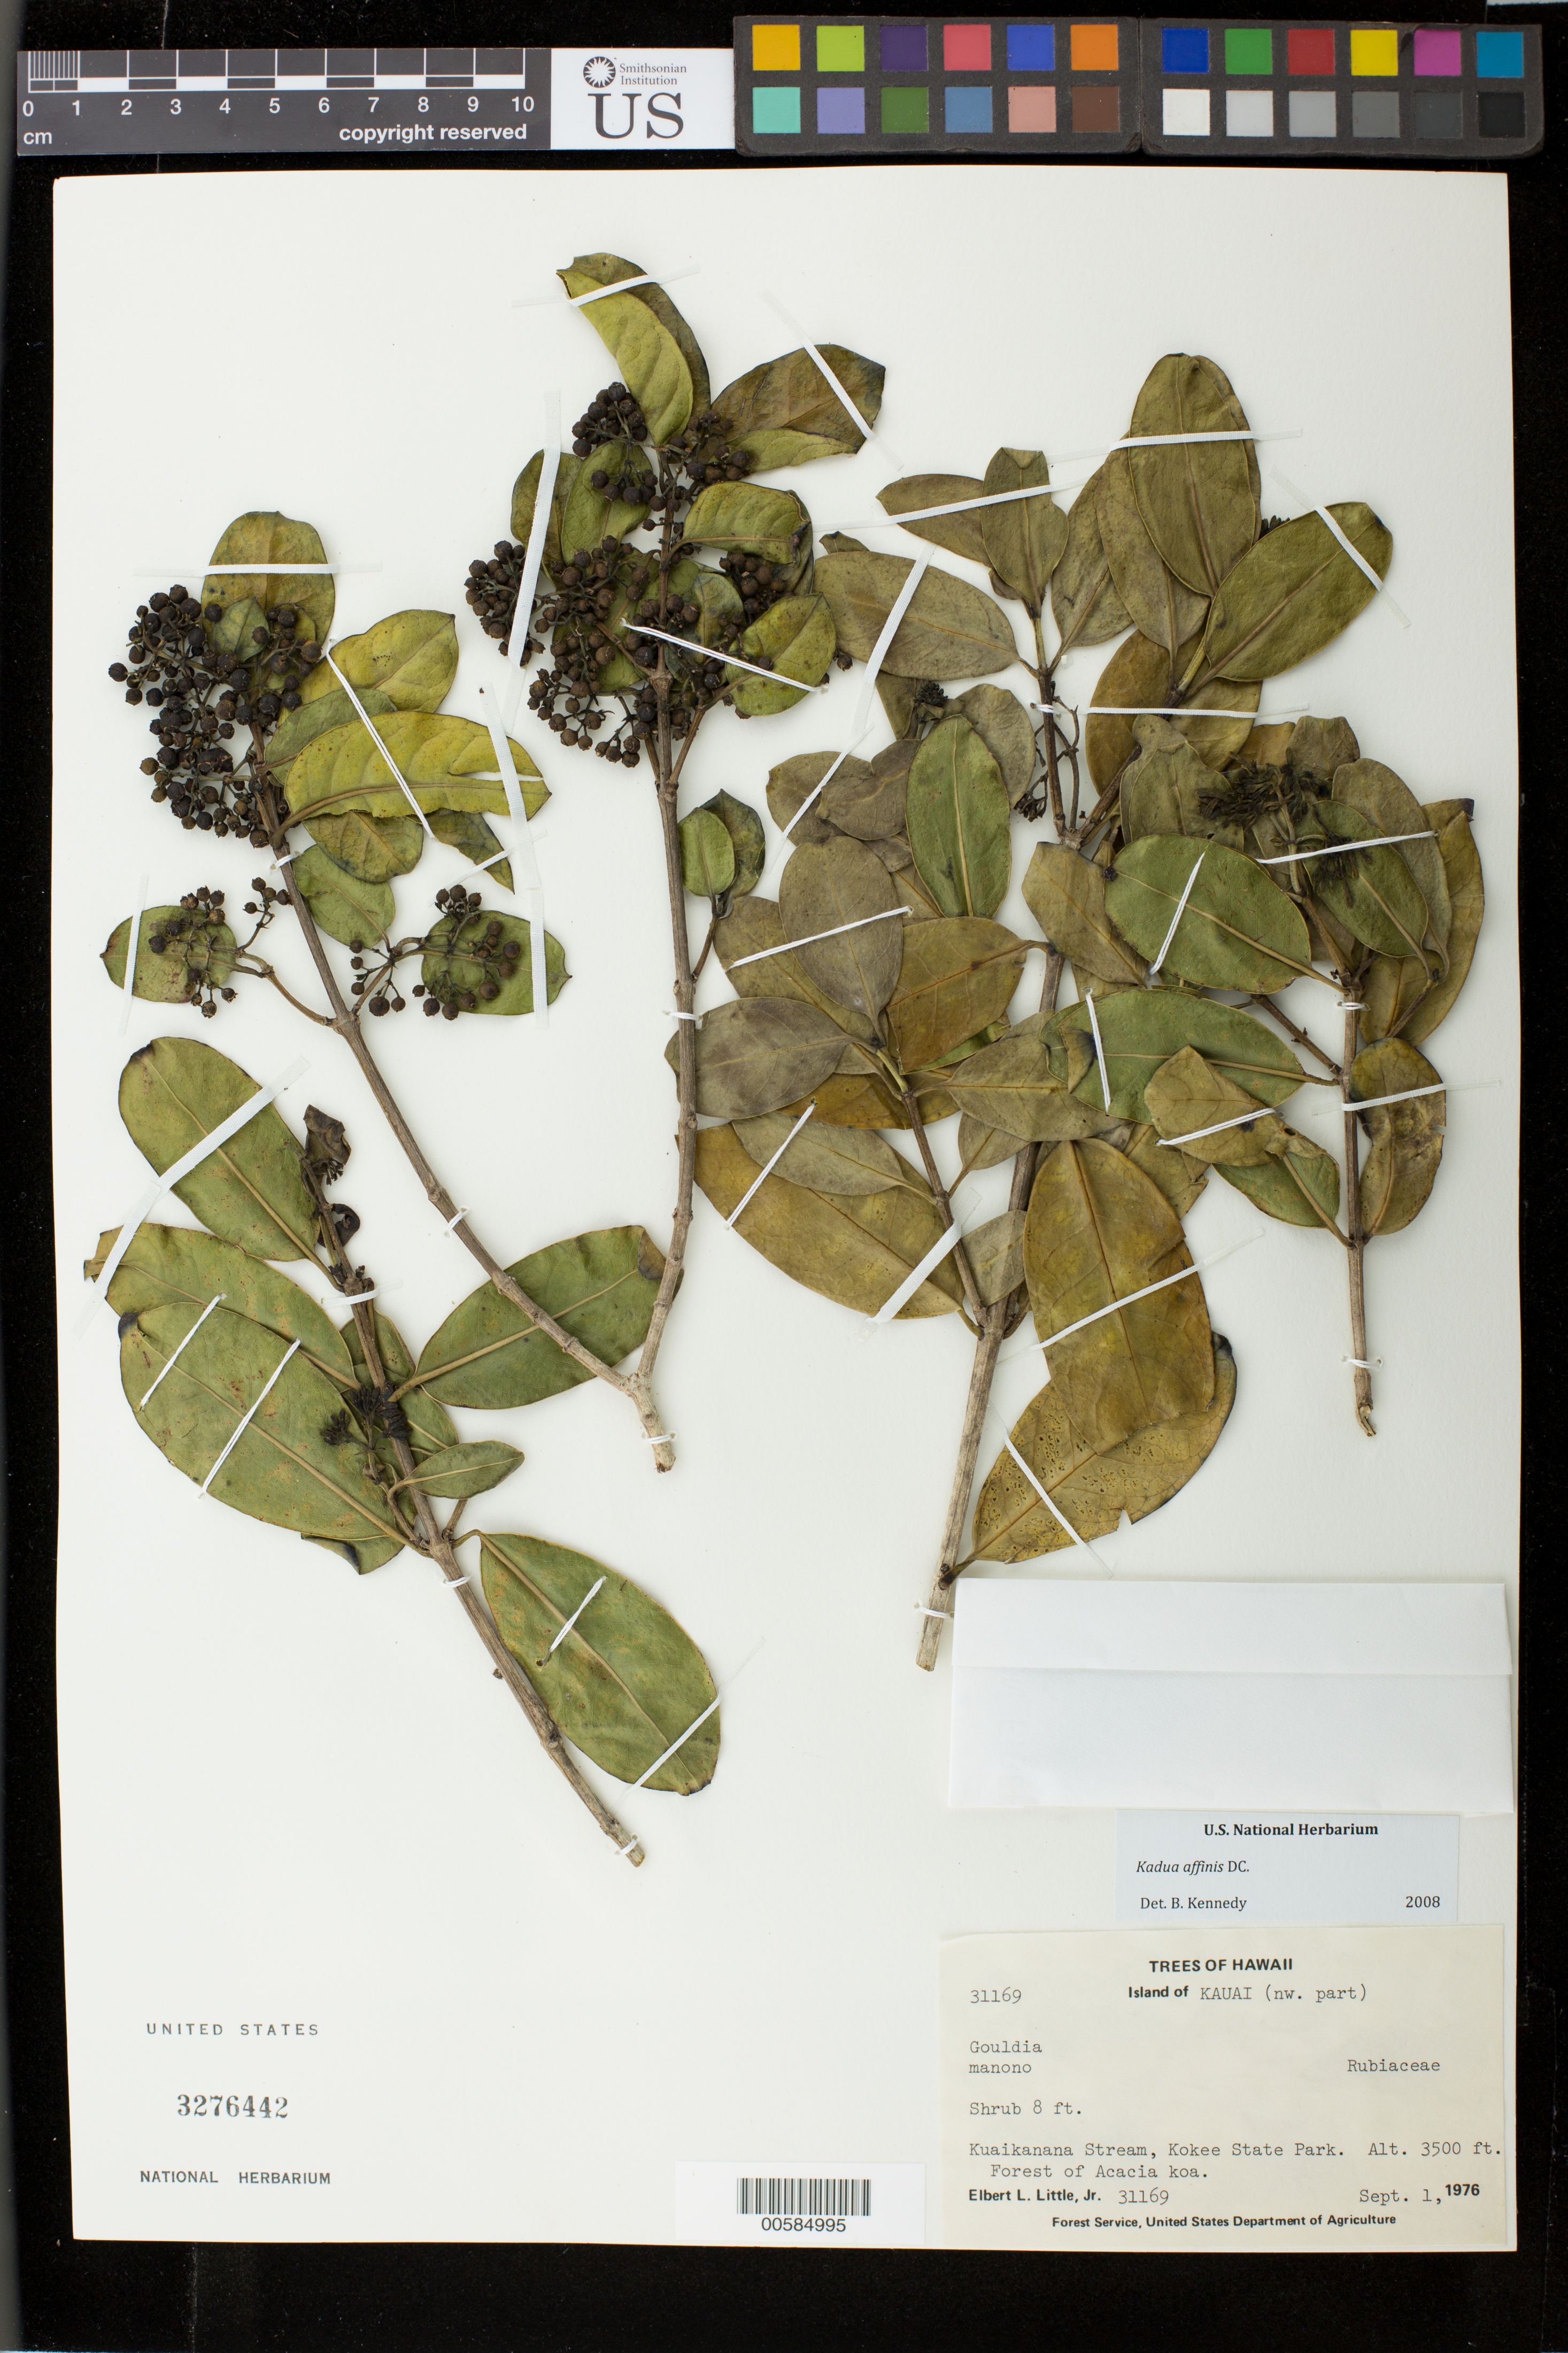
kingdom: Plantae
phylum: Tracheophyta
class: Magnoliopsida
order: Gentianales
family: Rubiaceae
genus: Kadua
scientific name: Kadua affinis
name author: DC.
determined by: Kennedy, B.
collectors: E. L. Little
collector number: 31169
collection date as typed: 1 Sep 1976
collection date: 1976-09-01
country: United States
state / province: Hawaii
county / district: Kauai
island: Kaua'i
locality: NW Kauai, Kuaikanana Stream, Kokee State Park.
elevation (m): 1067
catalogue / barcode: US 3276442